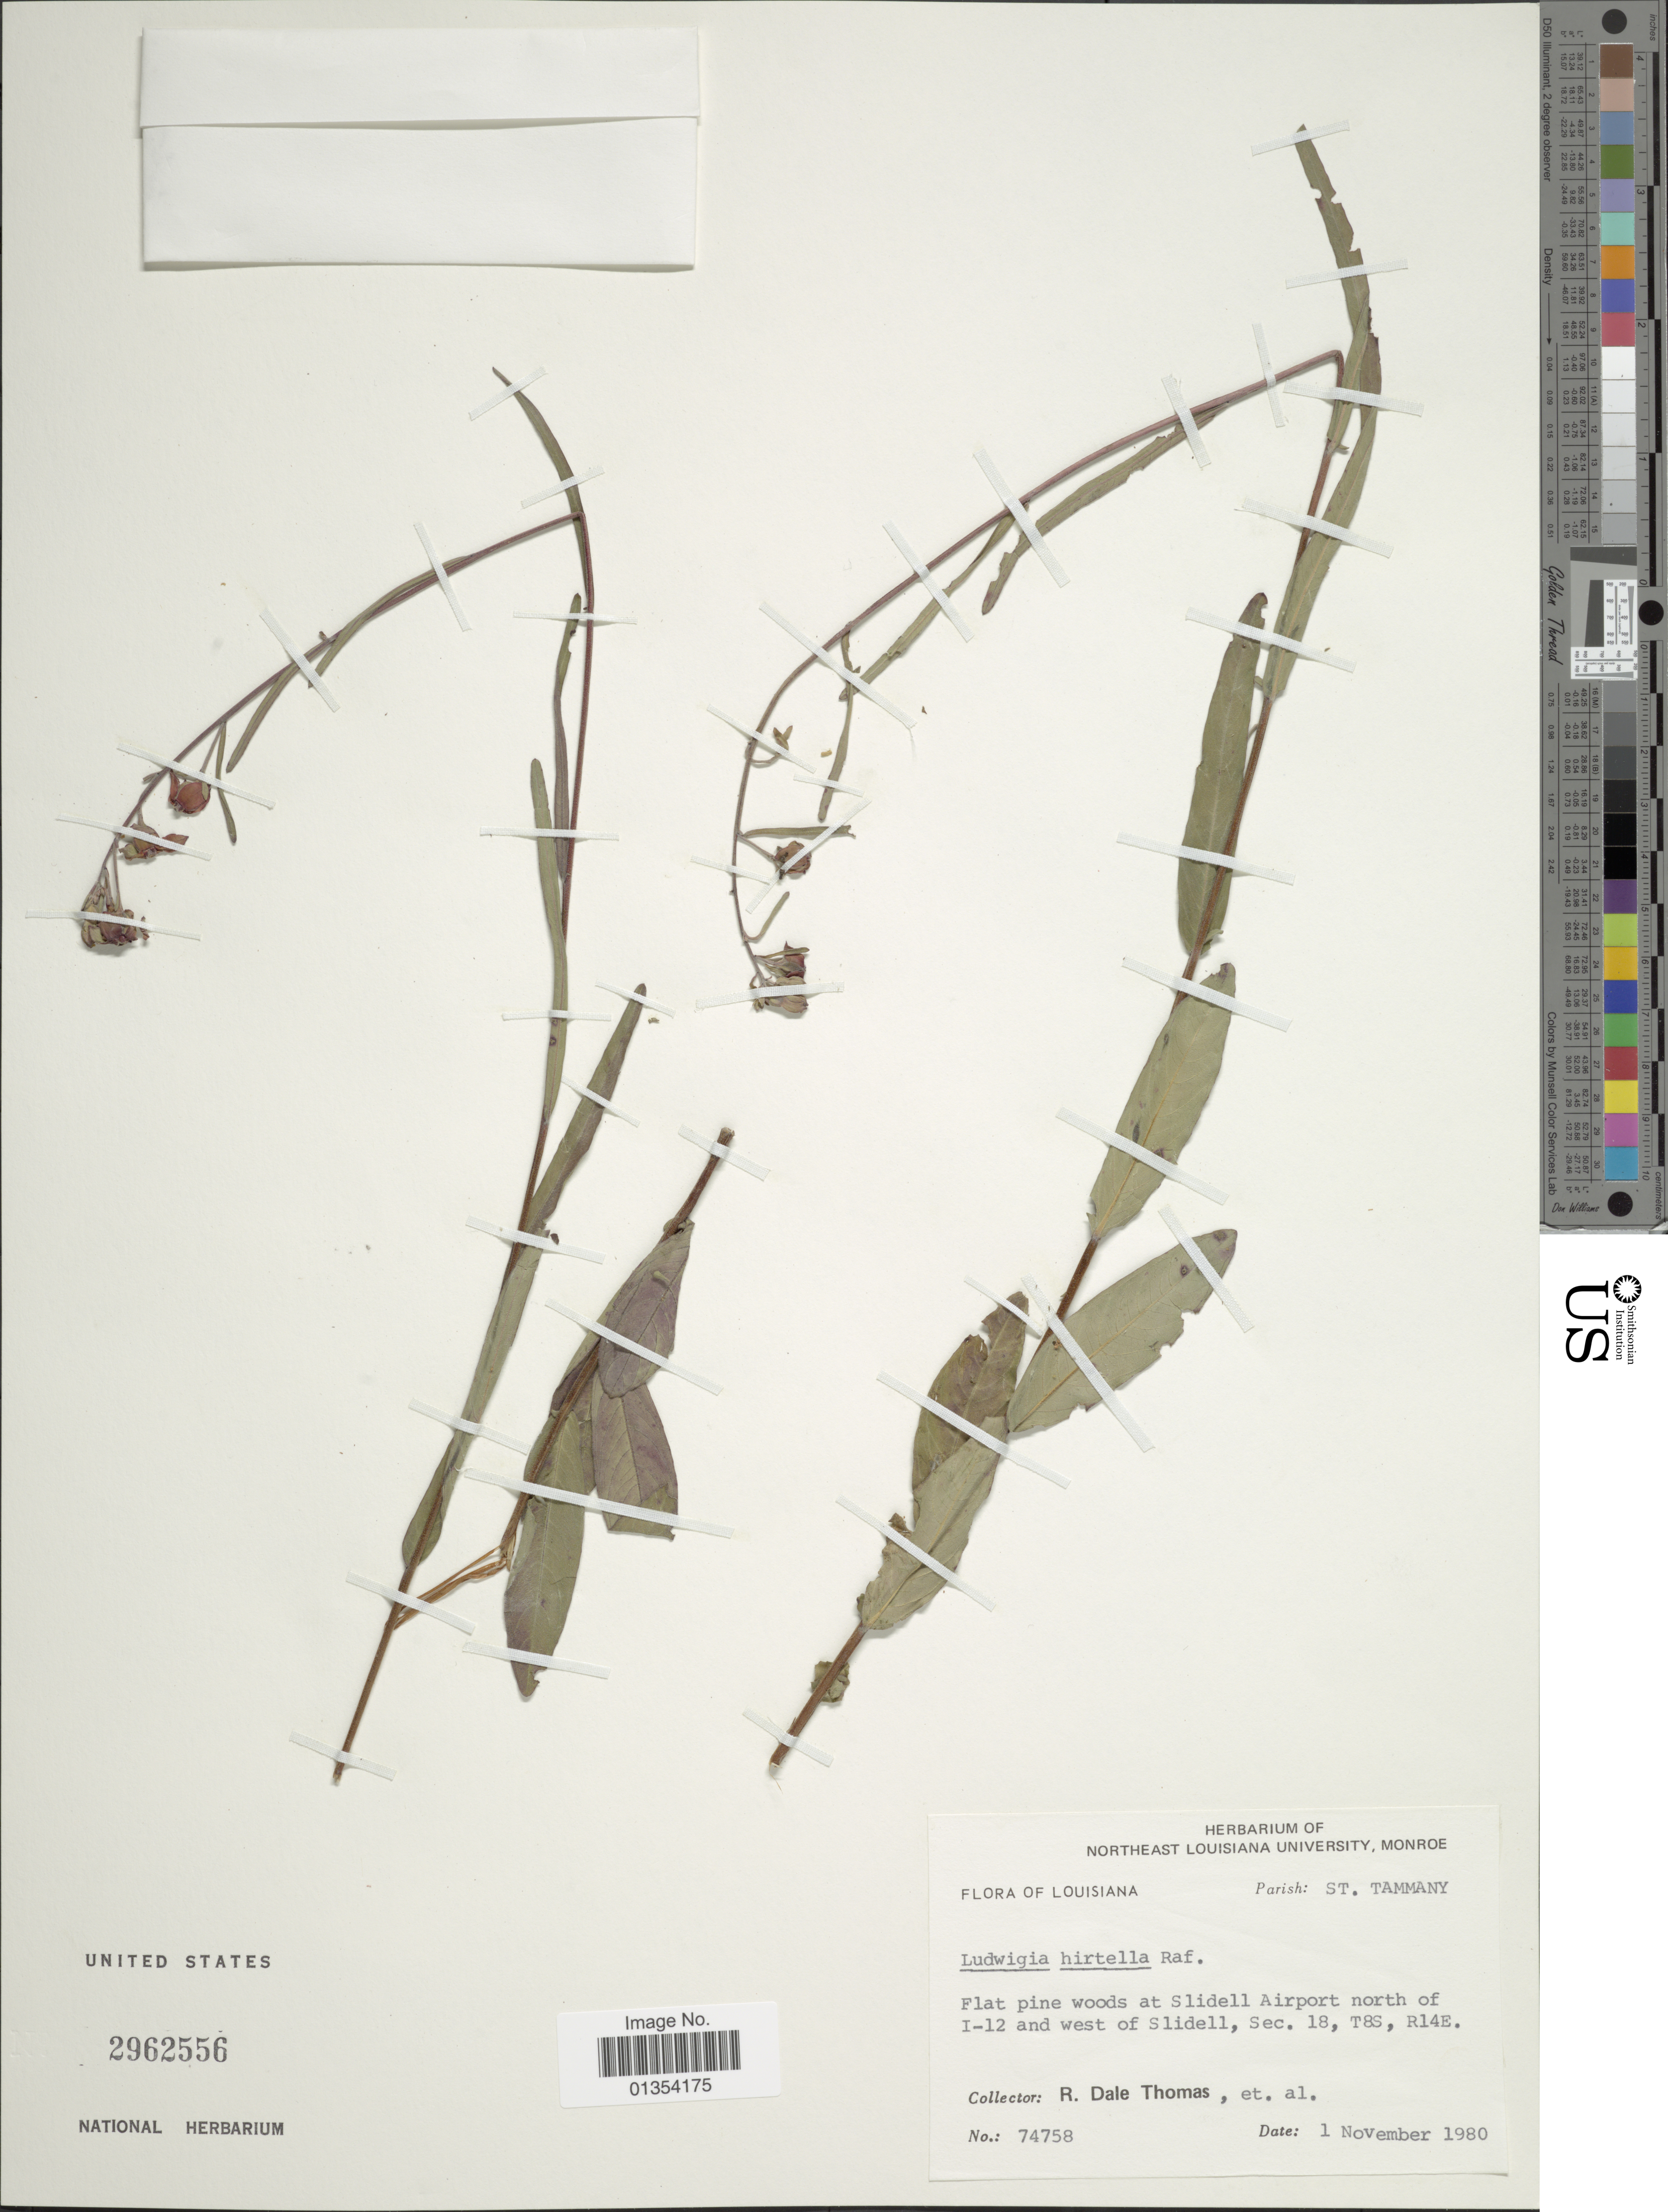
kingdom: Plantae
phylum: Tracheophyta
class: Magnoliopsida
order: Myrtales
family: Onagraceae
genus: Ludwigia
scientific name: Ludwigia hirtella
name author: Raf.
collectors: R. Thomas & et al.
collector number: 74758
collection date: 1980-11-01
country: United States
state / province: Louisiana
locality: St. Tammany, at woods at Slidell Airport north of I-12 and west of Slidell, Sec. 18, T8S, R14E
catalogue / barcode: US 2962556